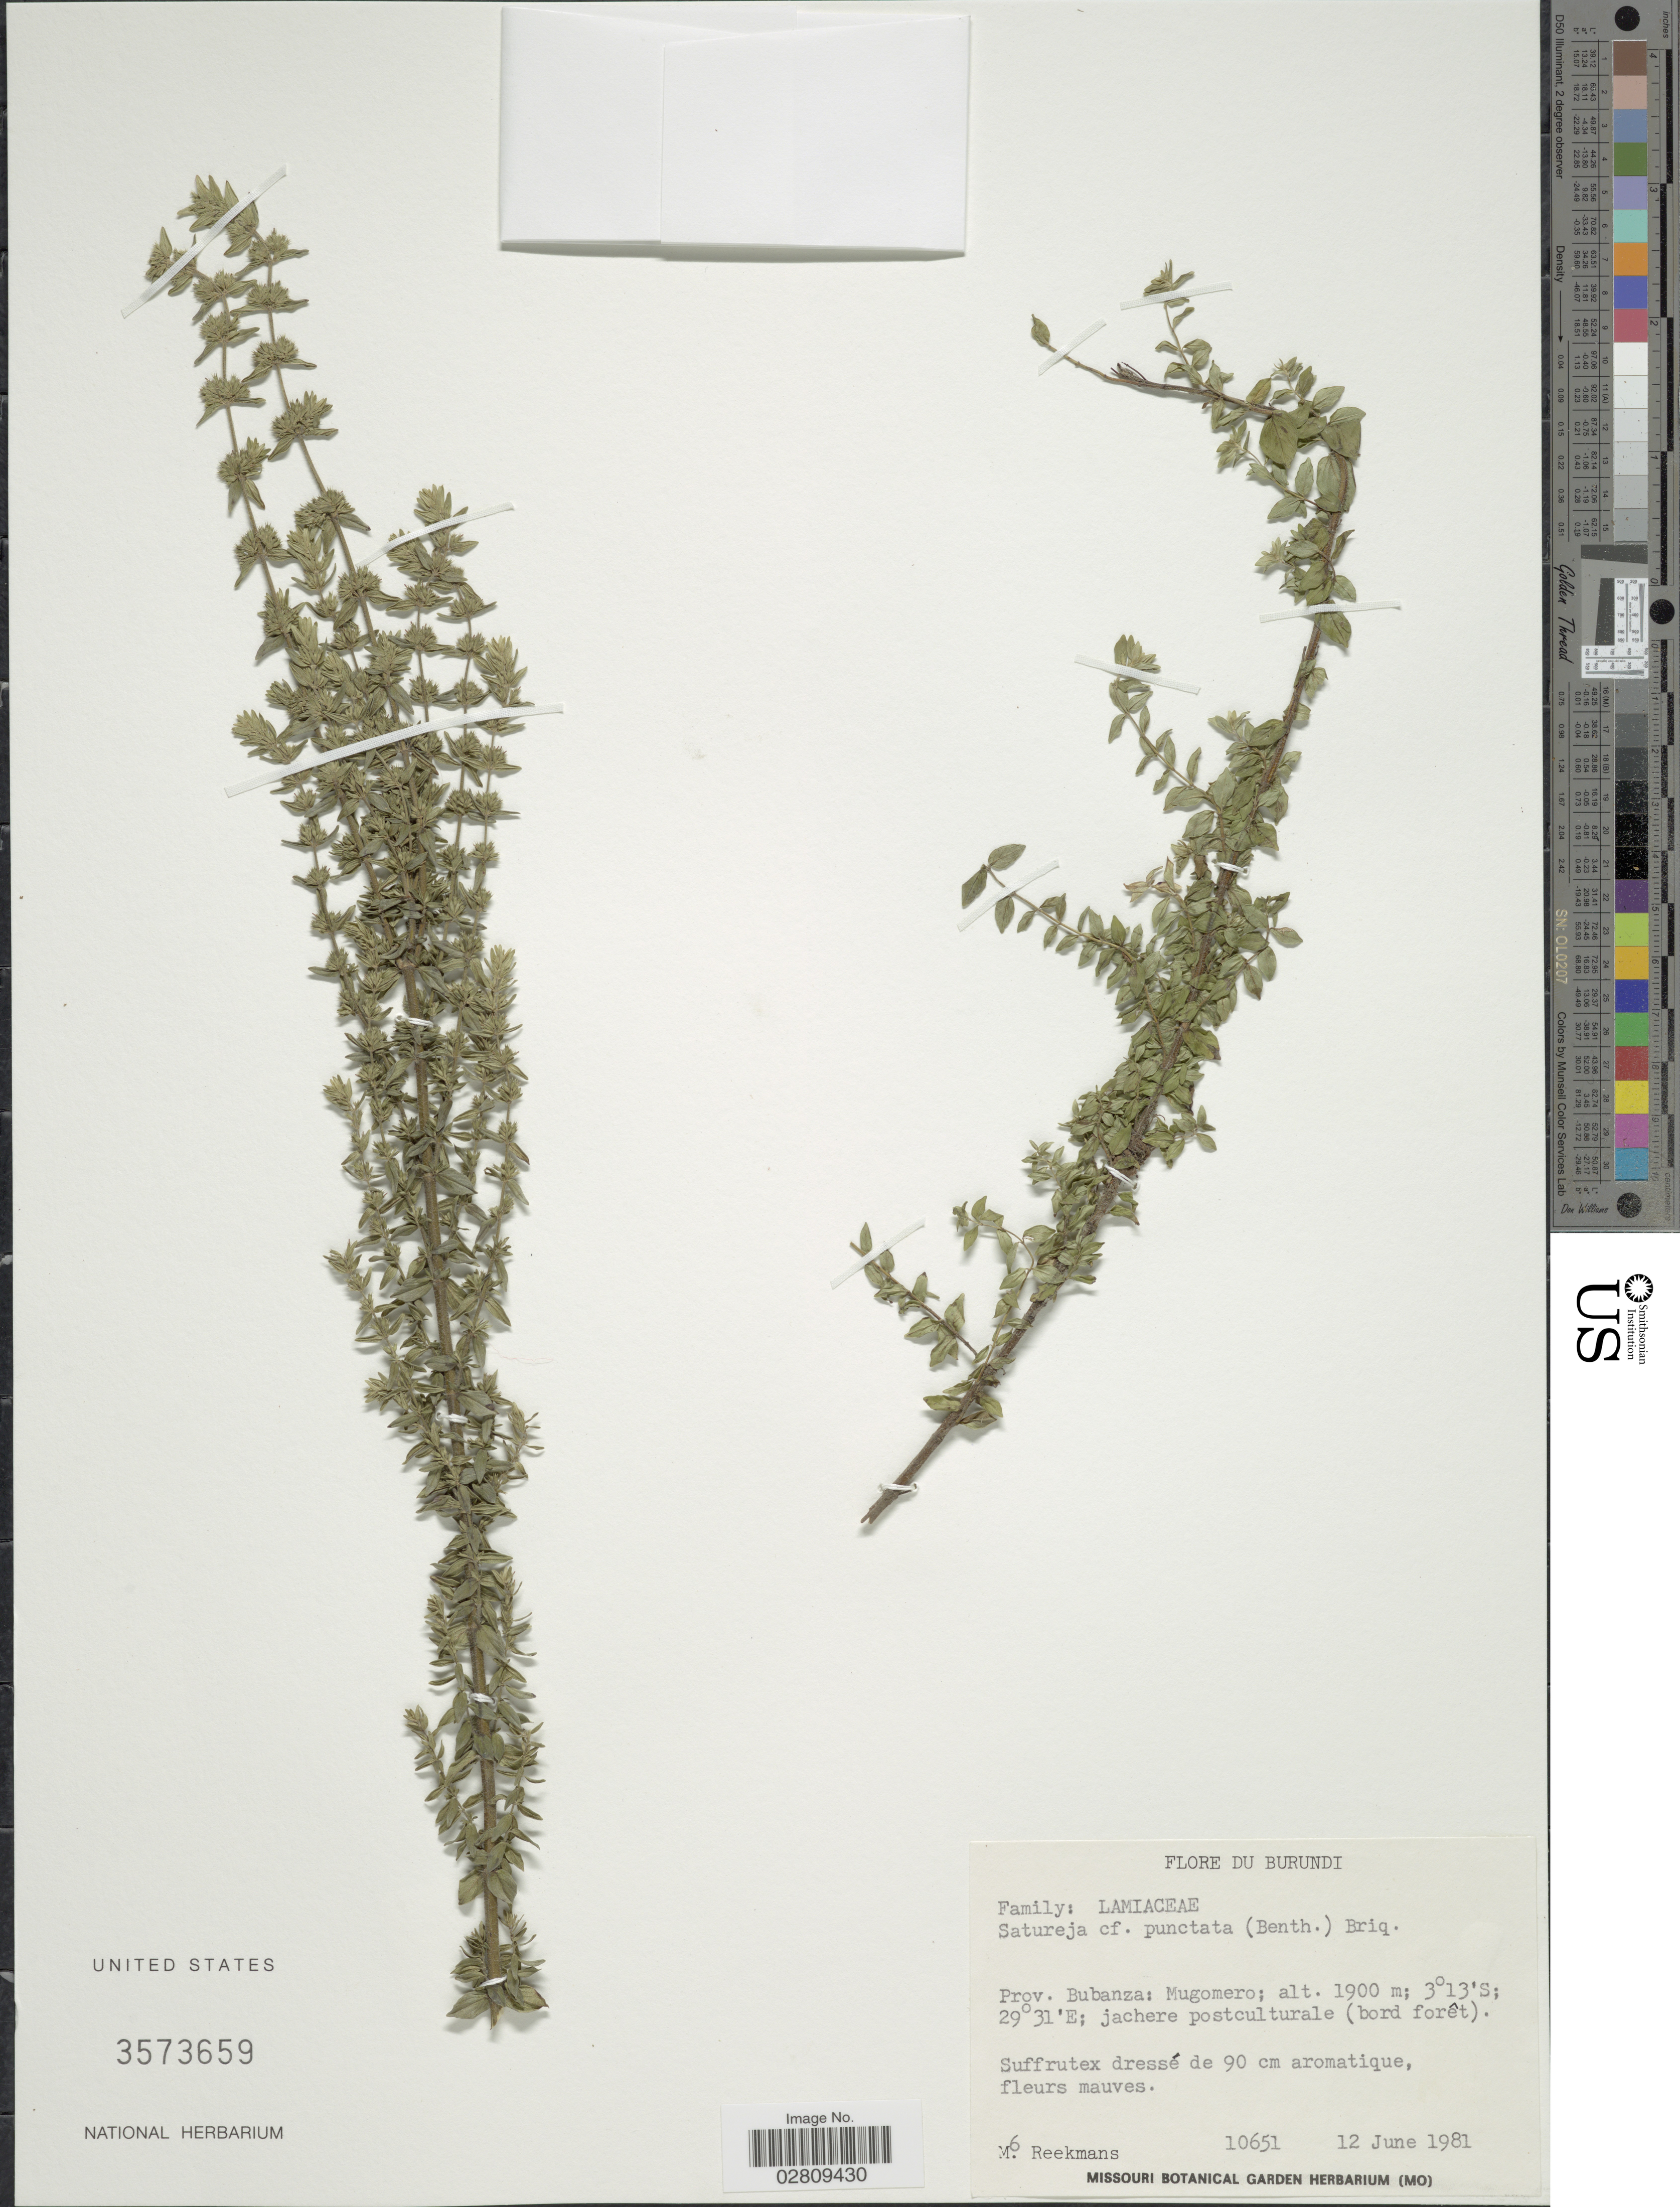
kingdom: Plantae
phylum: Tracheophyta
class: Magnoliopsida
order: Lamiales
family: Lamiaceae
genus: Satureja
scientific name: Satureja punctata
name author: (Benth.) R. Br. ex Briq.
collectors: M. Reekmans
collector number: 10651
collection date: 1981-06-12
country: Burundi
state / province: Bubanza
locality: Mugomero.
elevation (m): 1900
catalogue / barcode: US 3573659